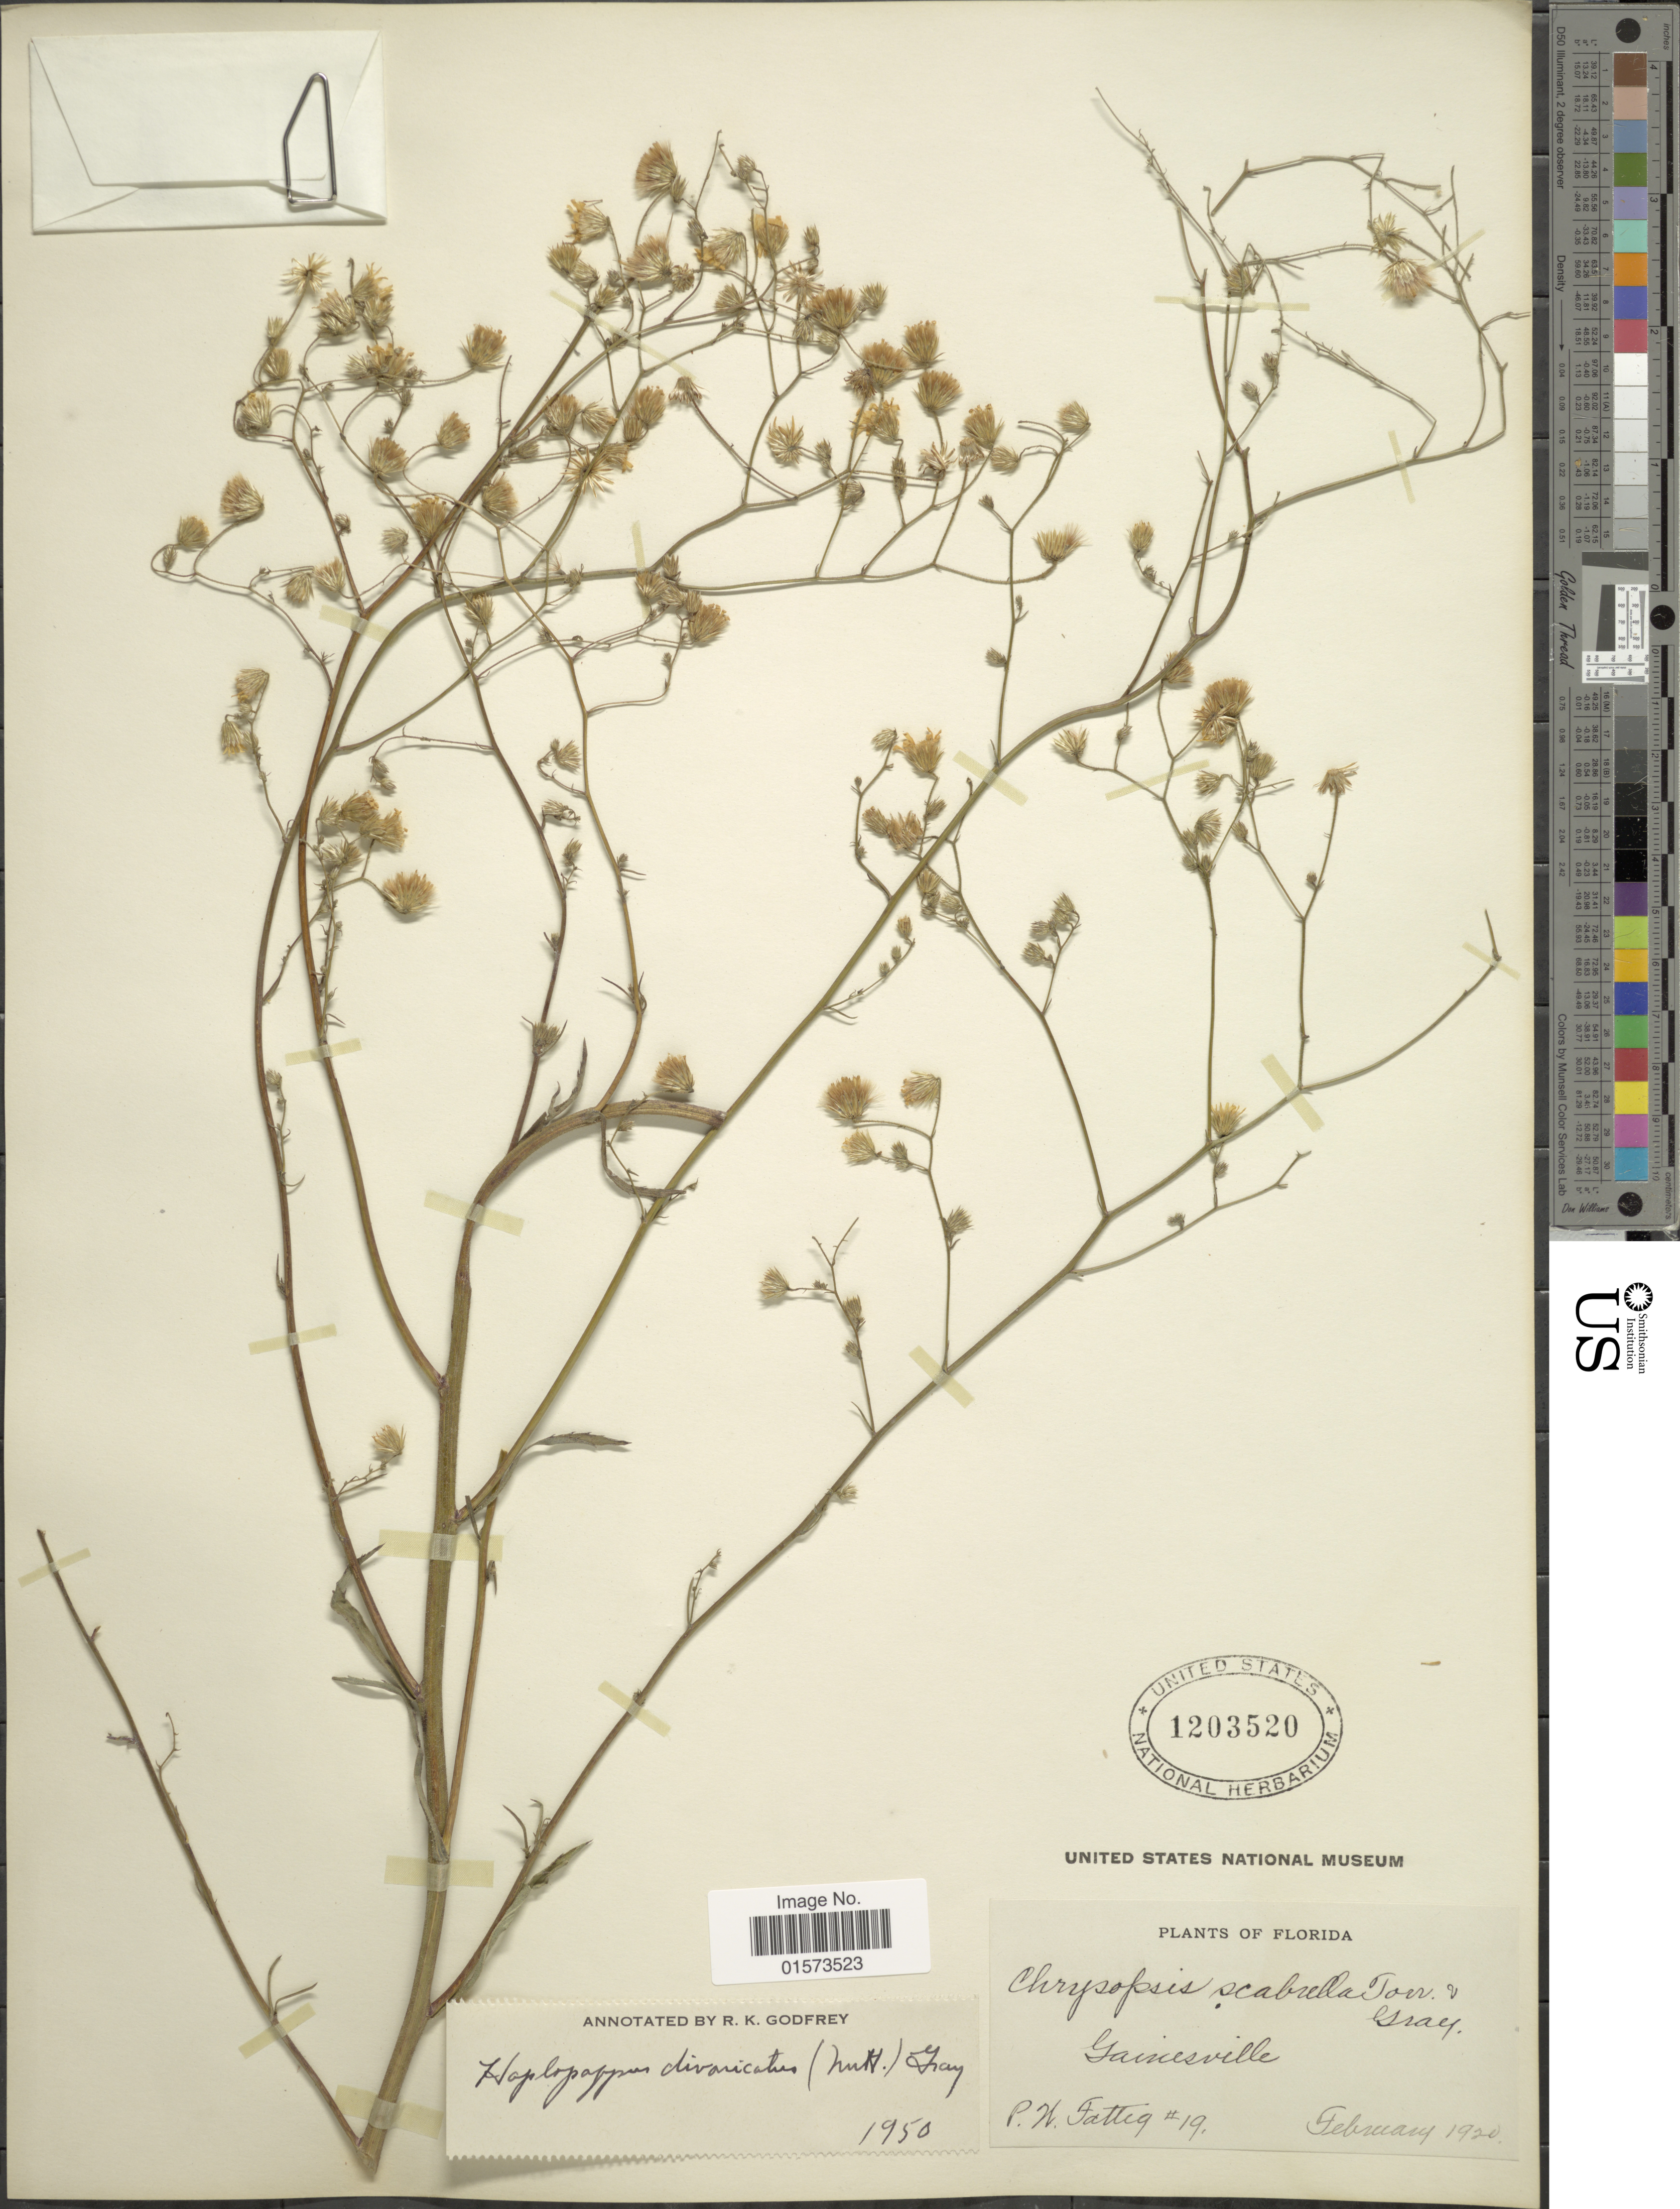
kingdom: Plantae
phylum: Tracheophyta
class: Magnoliopsida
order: Asterales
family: Asteraceae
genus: Croptilon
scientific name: Croptilon divaricatum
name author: (Nutt.) Raf.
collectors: P. Fattiq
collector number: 19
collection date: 1920-02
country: United States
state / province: Florida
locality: Gainesville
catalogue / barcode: US 1203520